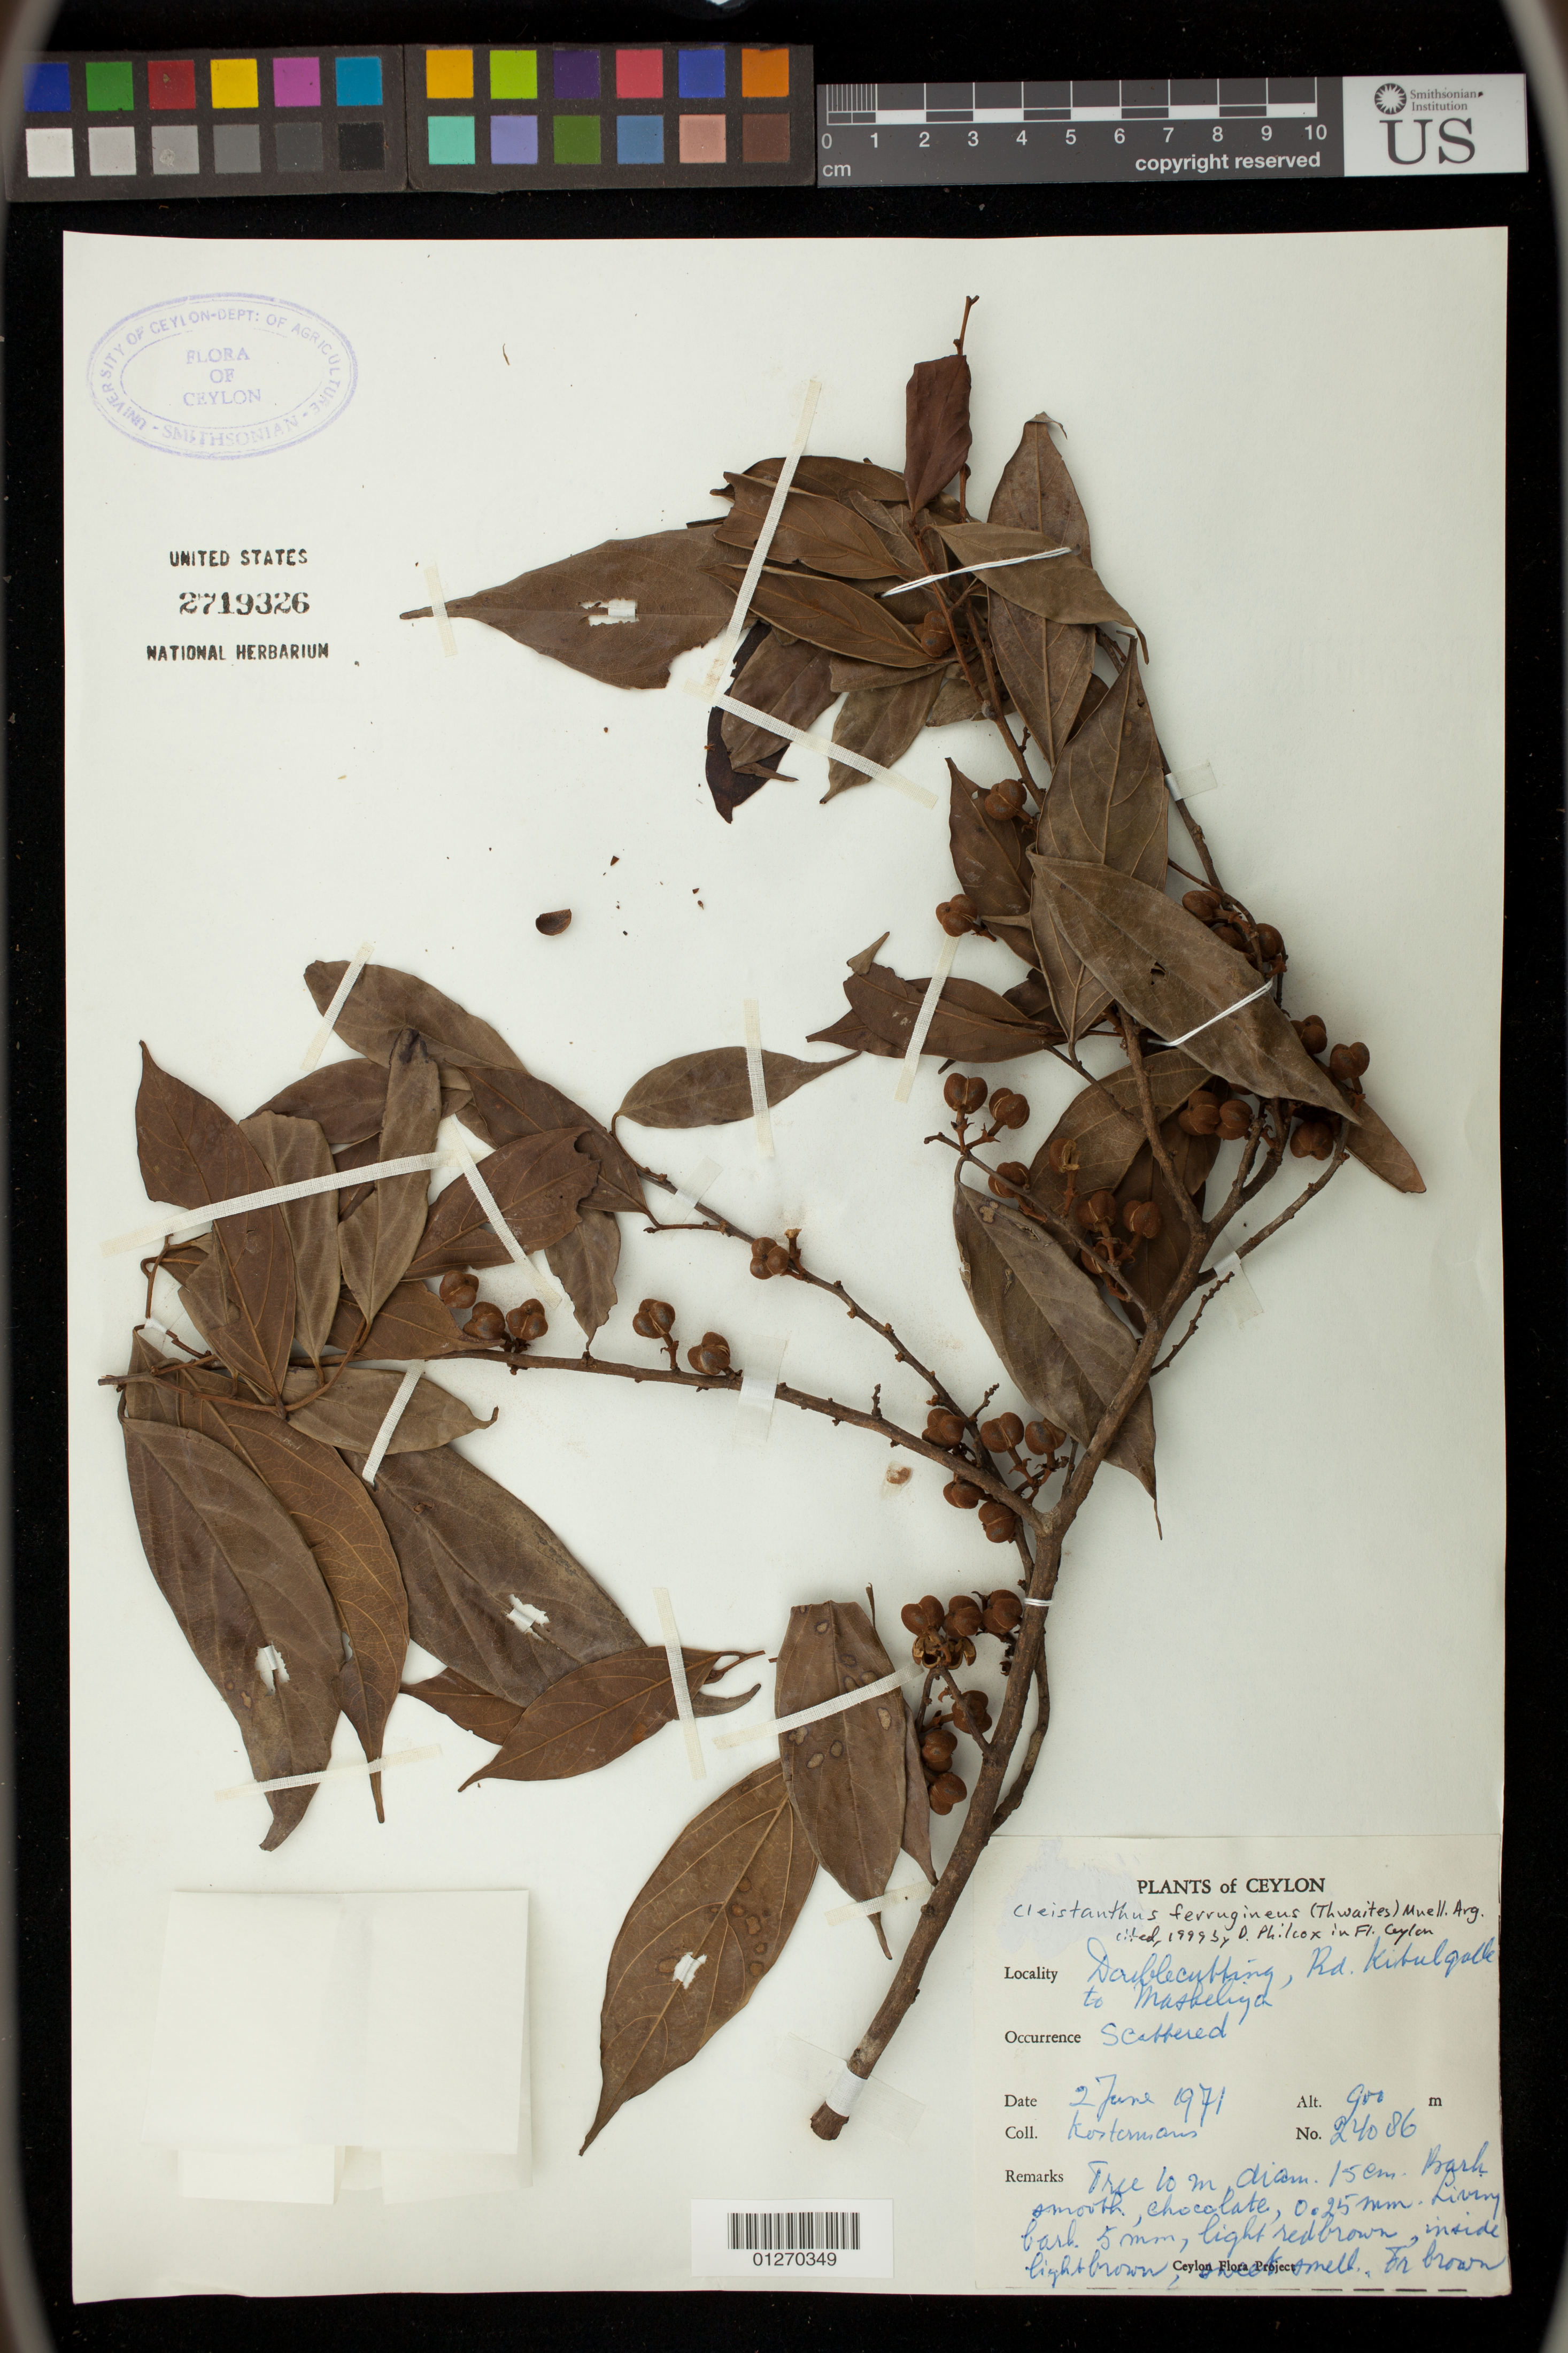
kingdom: Plantae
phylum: Tracheophyta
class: Magnoliopsida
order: Malpighiales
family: Phyllanthaceae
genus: Cleistanthus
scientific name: Cleistanthus ferrugineus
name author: (Thwaites) M. Arg.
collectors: Korterman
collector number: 24086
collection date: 1971-06-02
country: Sri Lanka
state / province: Central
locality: Rd. Kitulgalle to Maskeliya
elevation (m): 900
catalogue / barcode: US 2719326